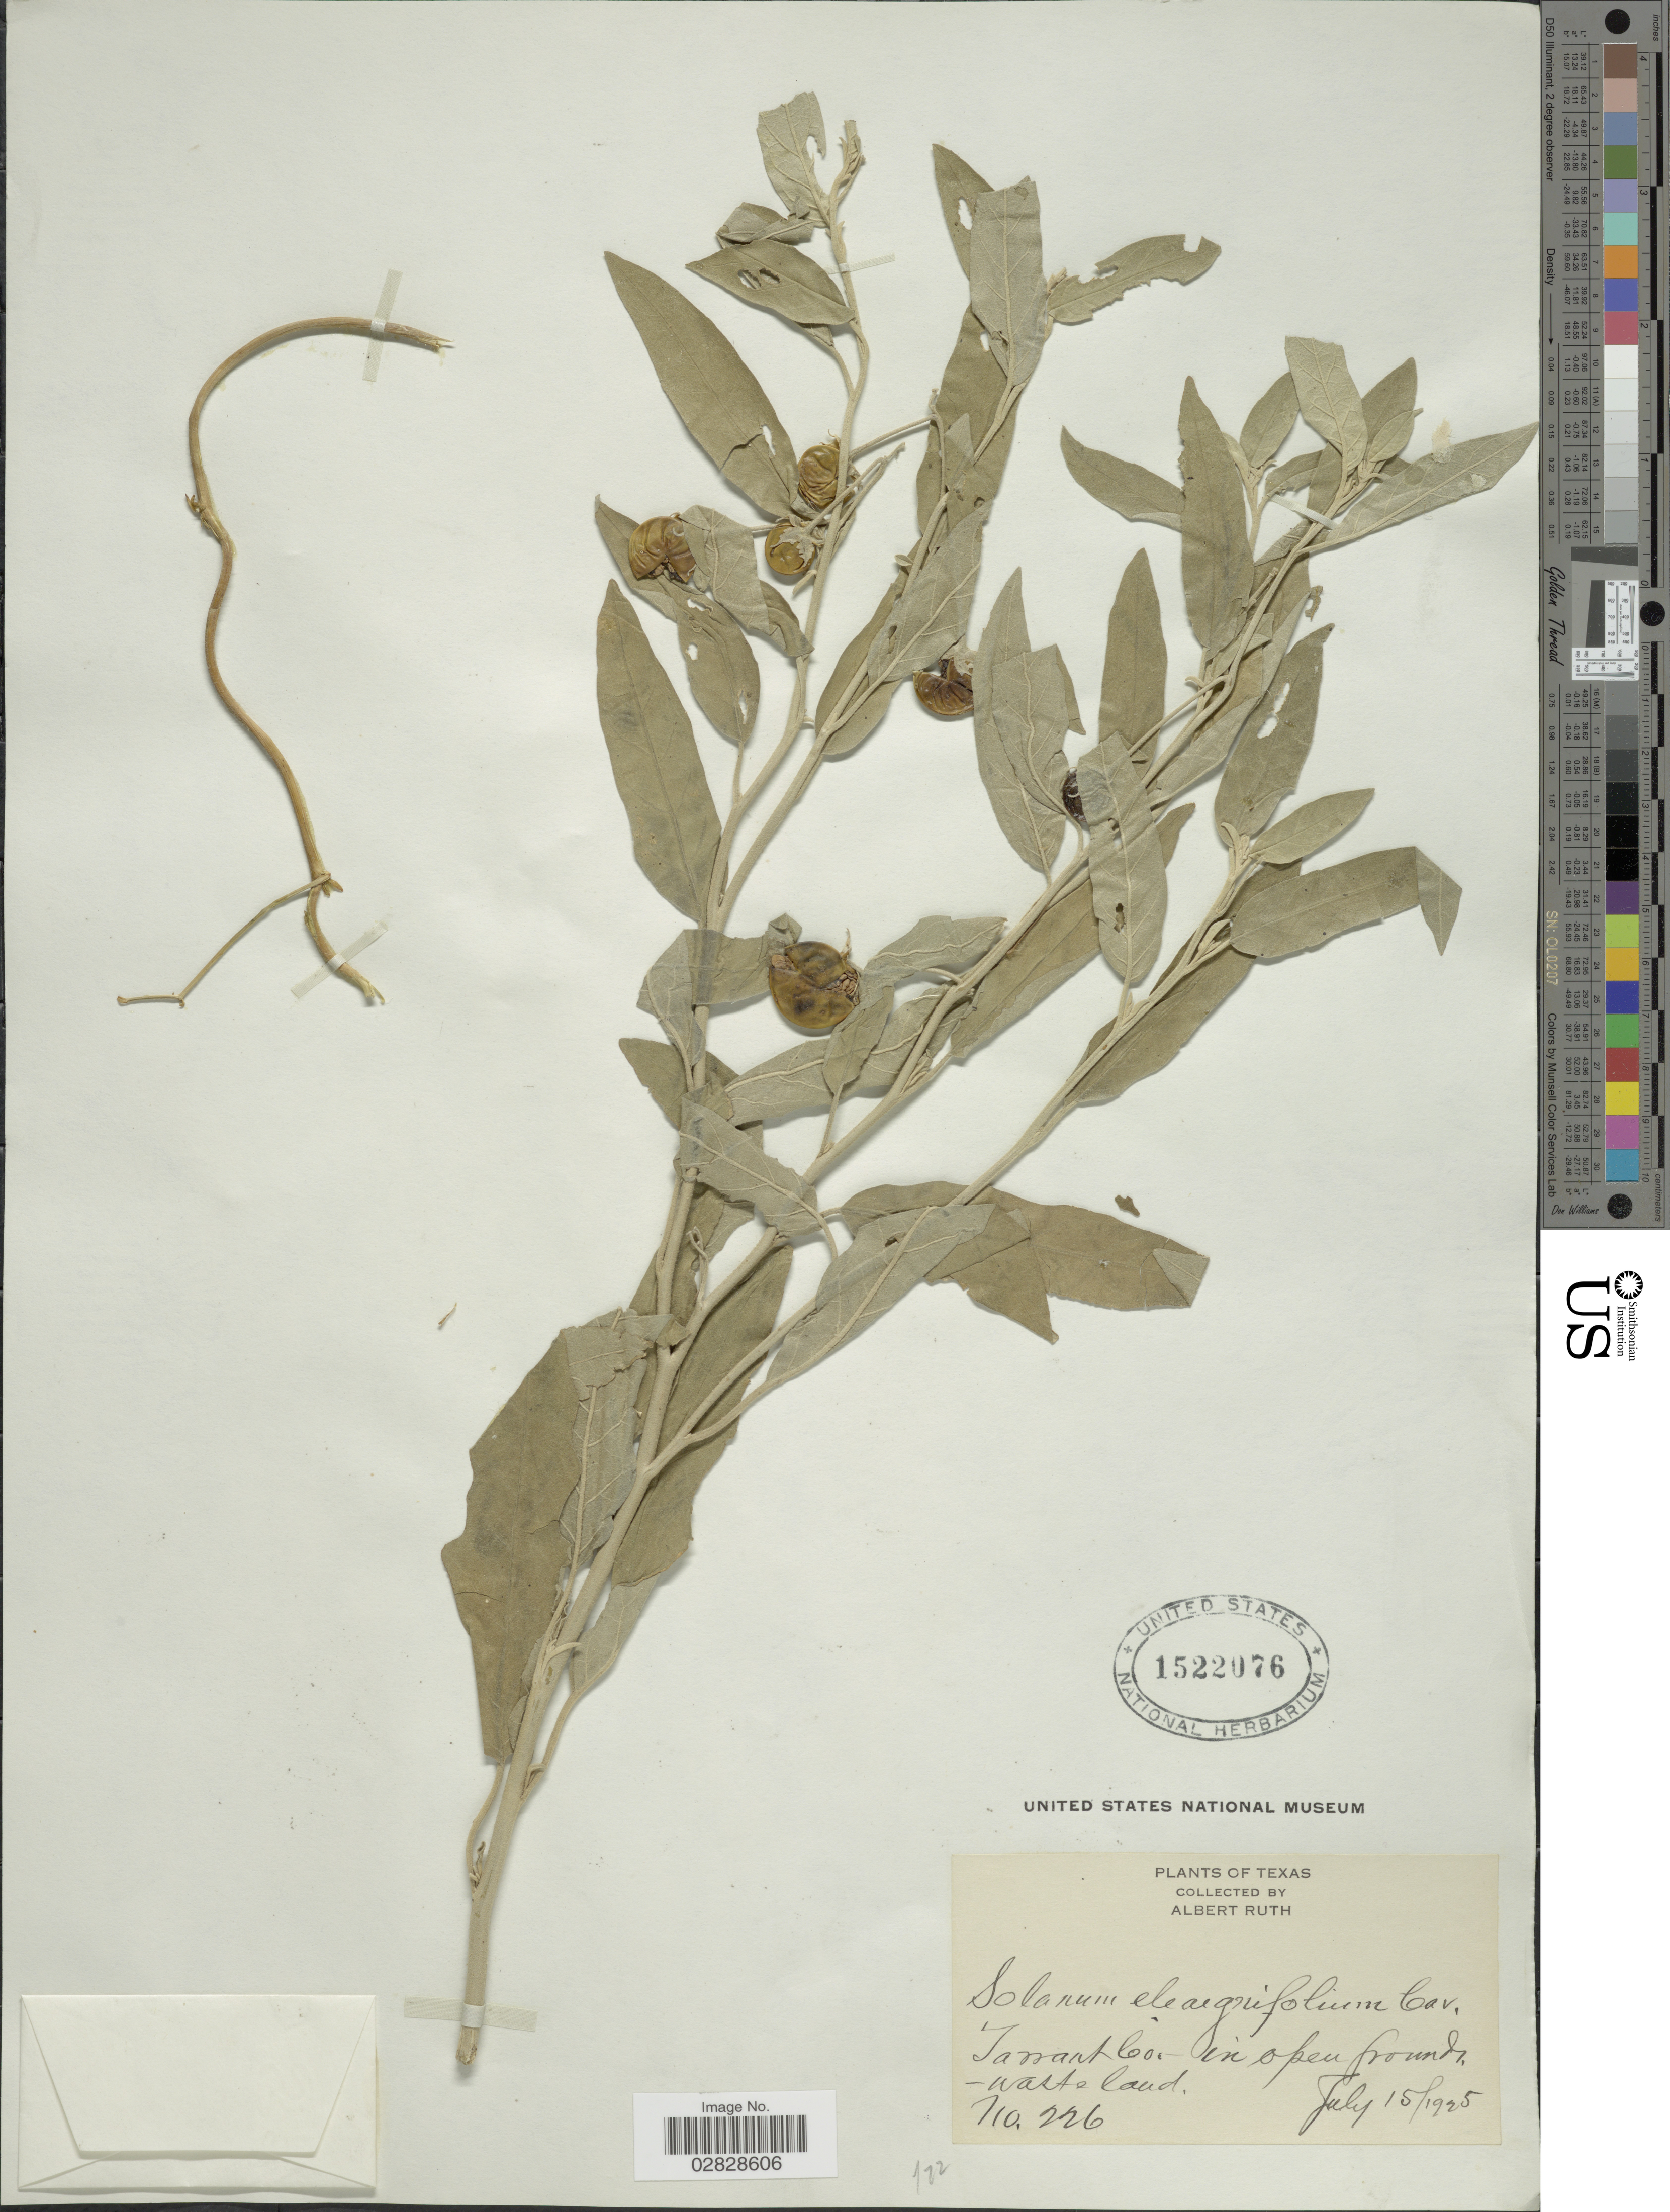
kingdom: Plantae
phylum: Tracheophyta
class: Magnoliopsida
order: Solanales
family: Solanaceae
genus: Solanum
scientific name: Solanum elaeagnifolium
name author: Cav.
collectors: A. Ruth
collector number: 226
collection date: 1995-07-15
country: United States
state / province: Texas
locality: Tarrant Co.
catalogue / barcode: US 1522076